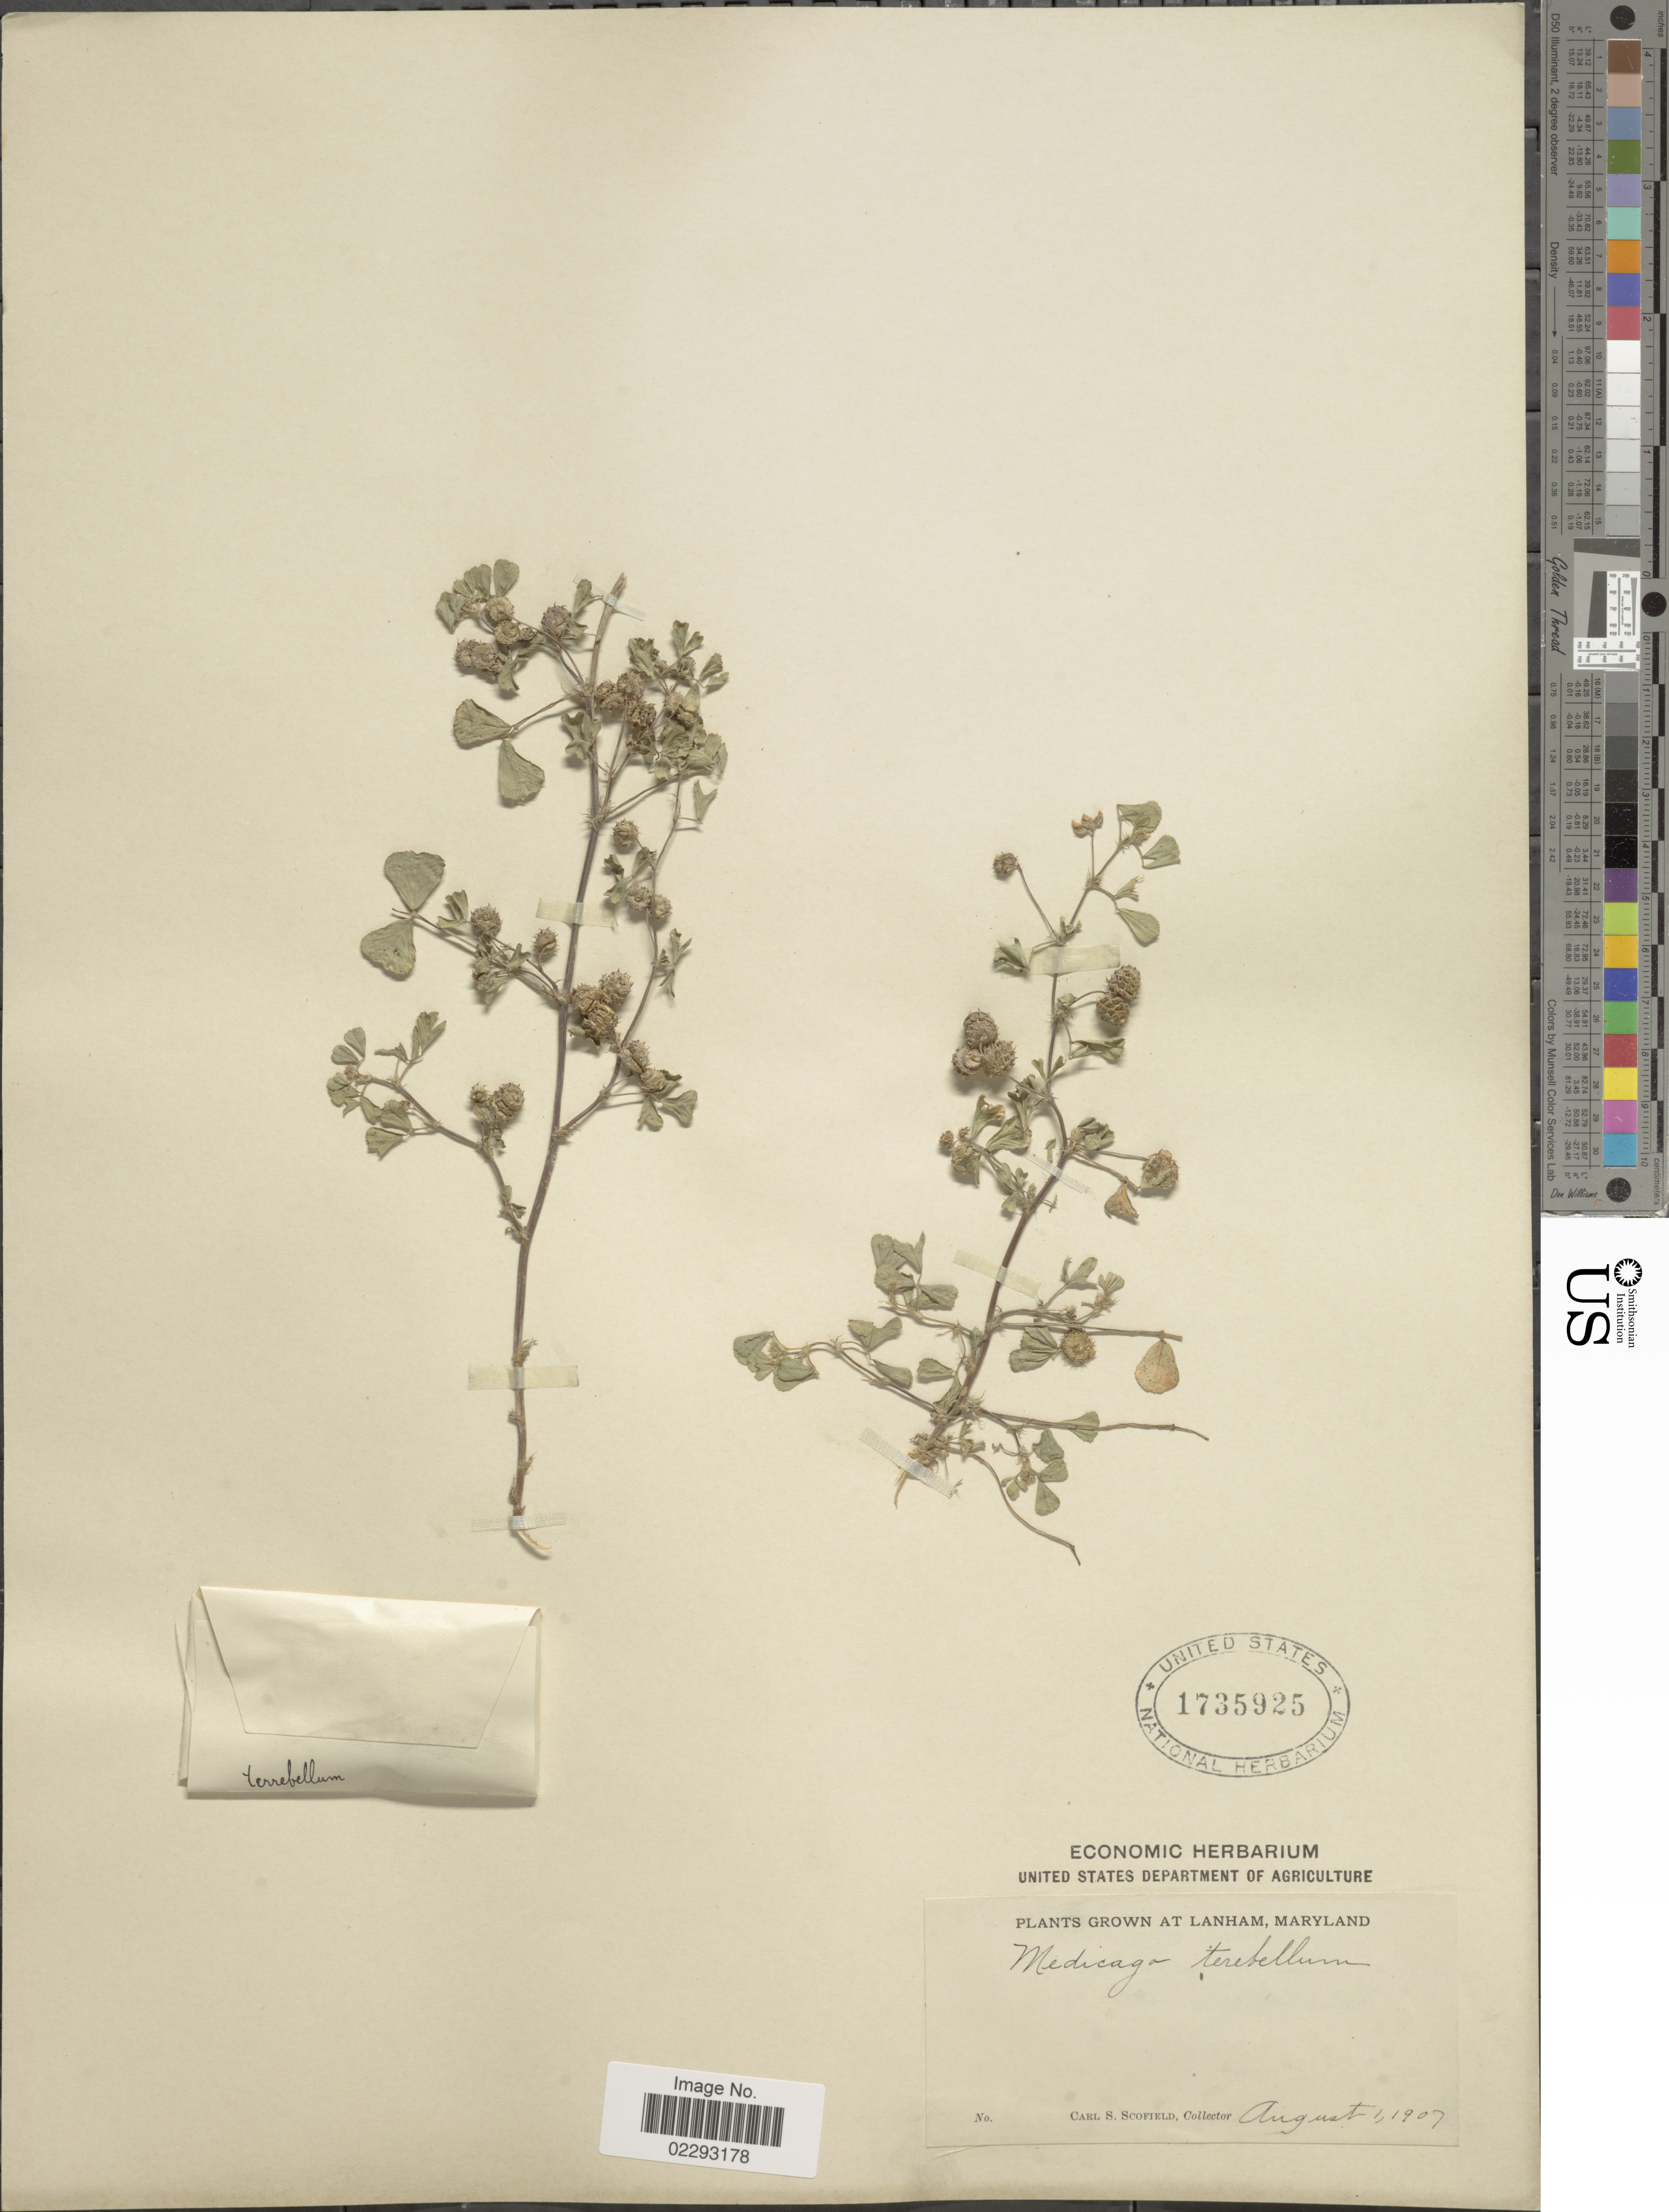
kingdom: Plantae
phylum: Tracheophyta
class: Magnoliopsida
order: Fabales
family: Fabaceae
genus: Medicago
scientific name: Medicago terebellum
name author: Willd.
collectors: C. Scofield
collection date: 1907-08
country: United States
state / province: Maryland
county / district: Prince George's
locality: Lanham, Maryland.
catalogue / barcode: US 1735925